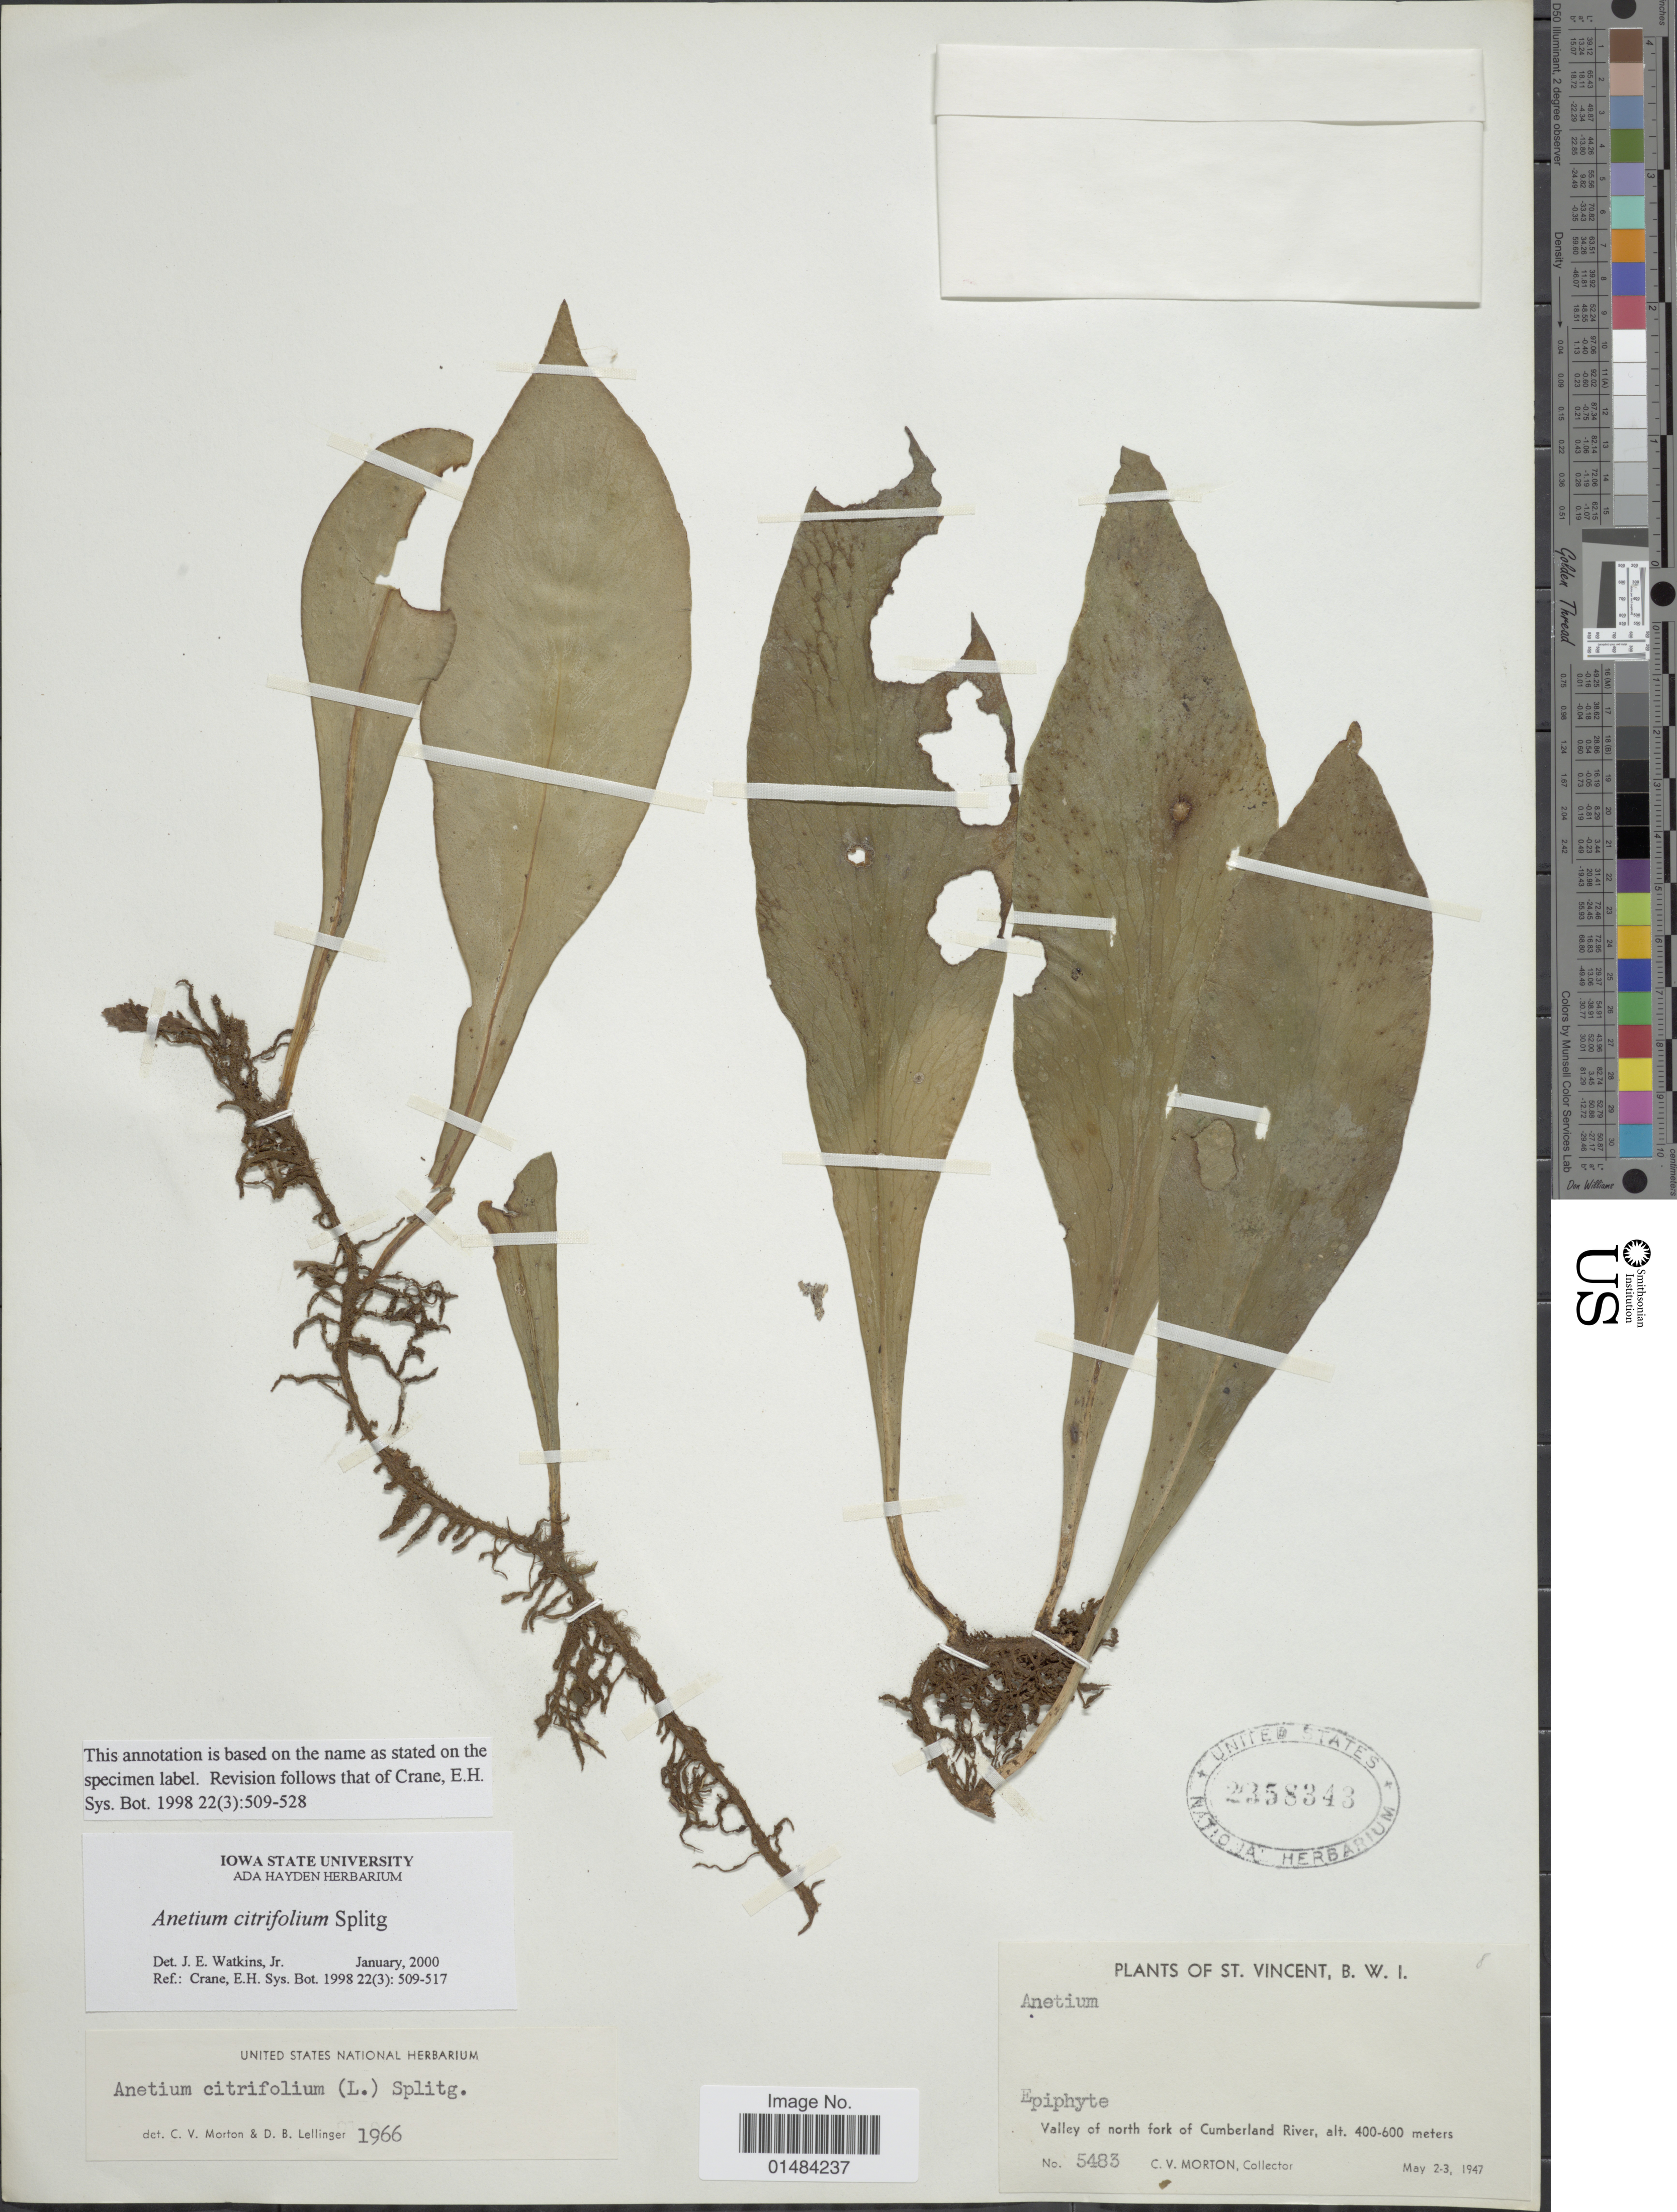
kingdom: Plantae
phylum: Tracheophyta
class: Polypodiopsida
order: Polypodiales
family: Pteridaceae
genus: Anetium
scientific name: Anetium citrifolium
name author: (L.) Splitg.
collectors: C. V. Morton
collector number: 5483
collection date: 1947-05-02/1947-05-03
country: St. Vincent - Grenadines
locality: St. Vincent, B.W.I. Valley of north fork of Cumberland river.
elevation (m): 400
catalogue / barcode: US 2358343